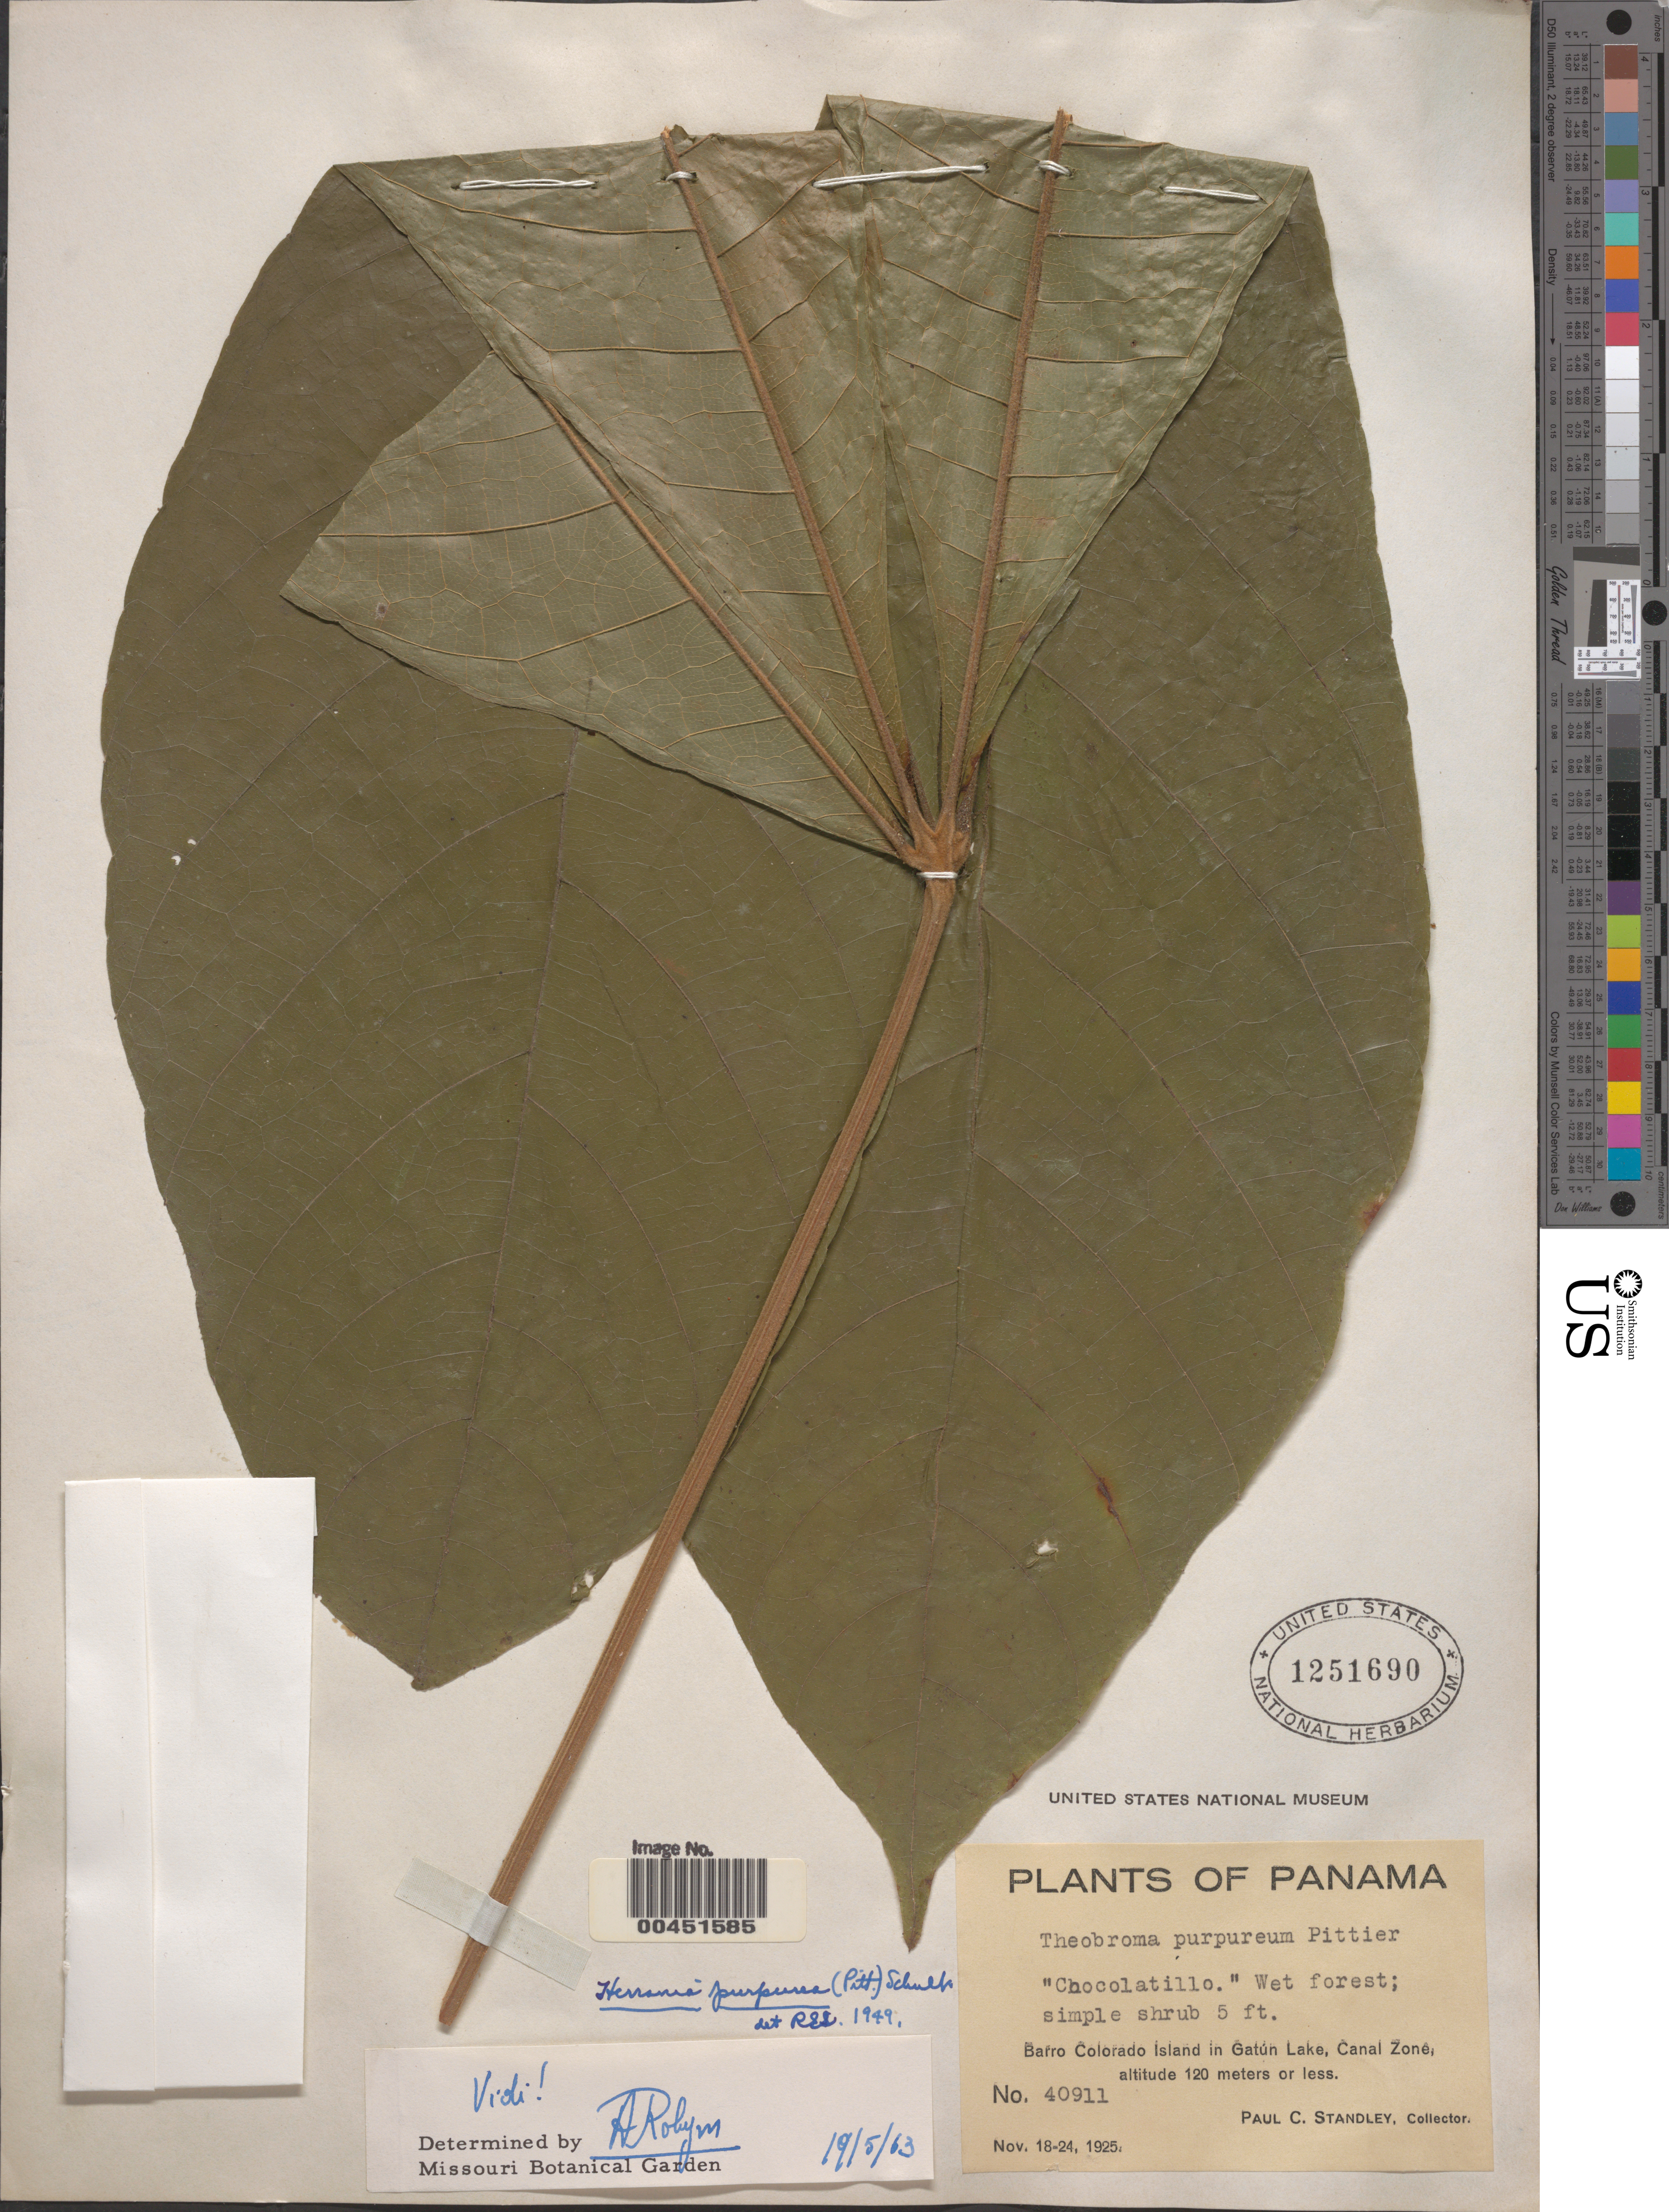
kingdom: Plantae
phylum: Tracheophyta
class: Magnoliopsida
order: Malvales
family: Malvaceae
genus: Theobroma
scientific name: Theobroma purpureum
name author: Pittier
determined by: Dorr, L. J., (BOT), Smithsonian Institution - National Museum of Natural History (UNITED STATES)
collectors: P. C. Standley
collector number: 40911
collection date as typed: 18 Nov 1925 to 24 Nov 1925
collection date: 1925-11-18/1925-11-24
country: Panama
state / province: Panamá Oeste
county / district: Canal Zone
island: Barro Colorado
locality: Gatun Lake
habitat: Wet forest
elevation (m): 0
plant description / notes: Common name: Chocolatillo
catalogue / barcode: US 1251690